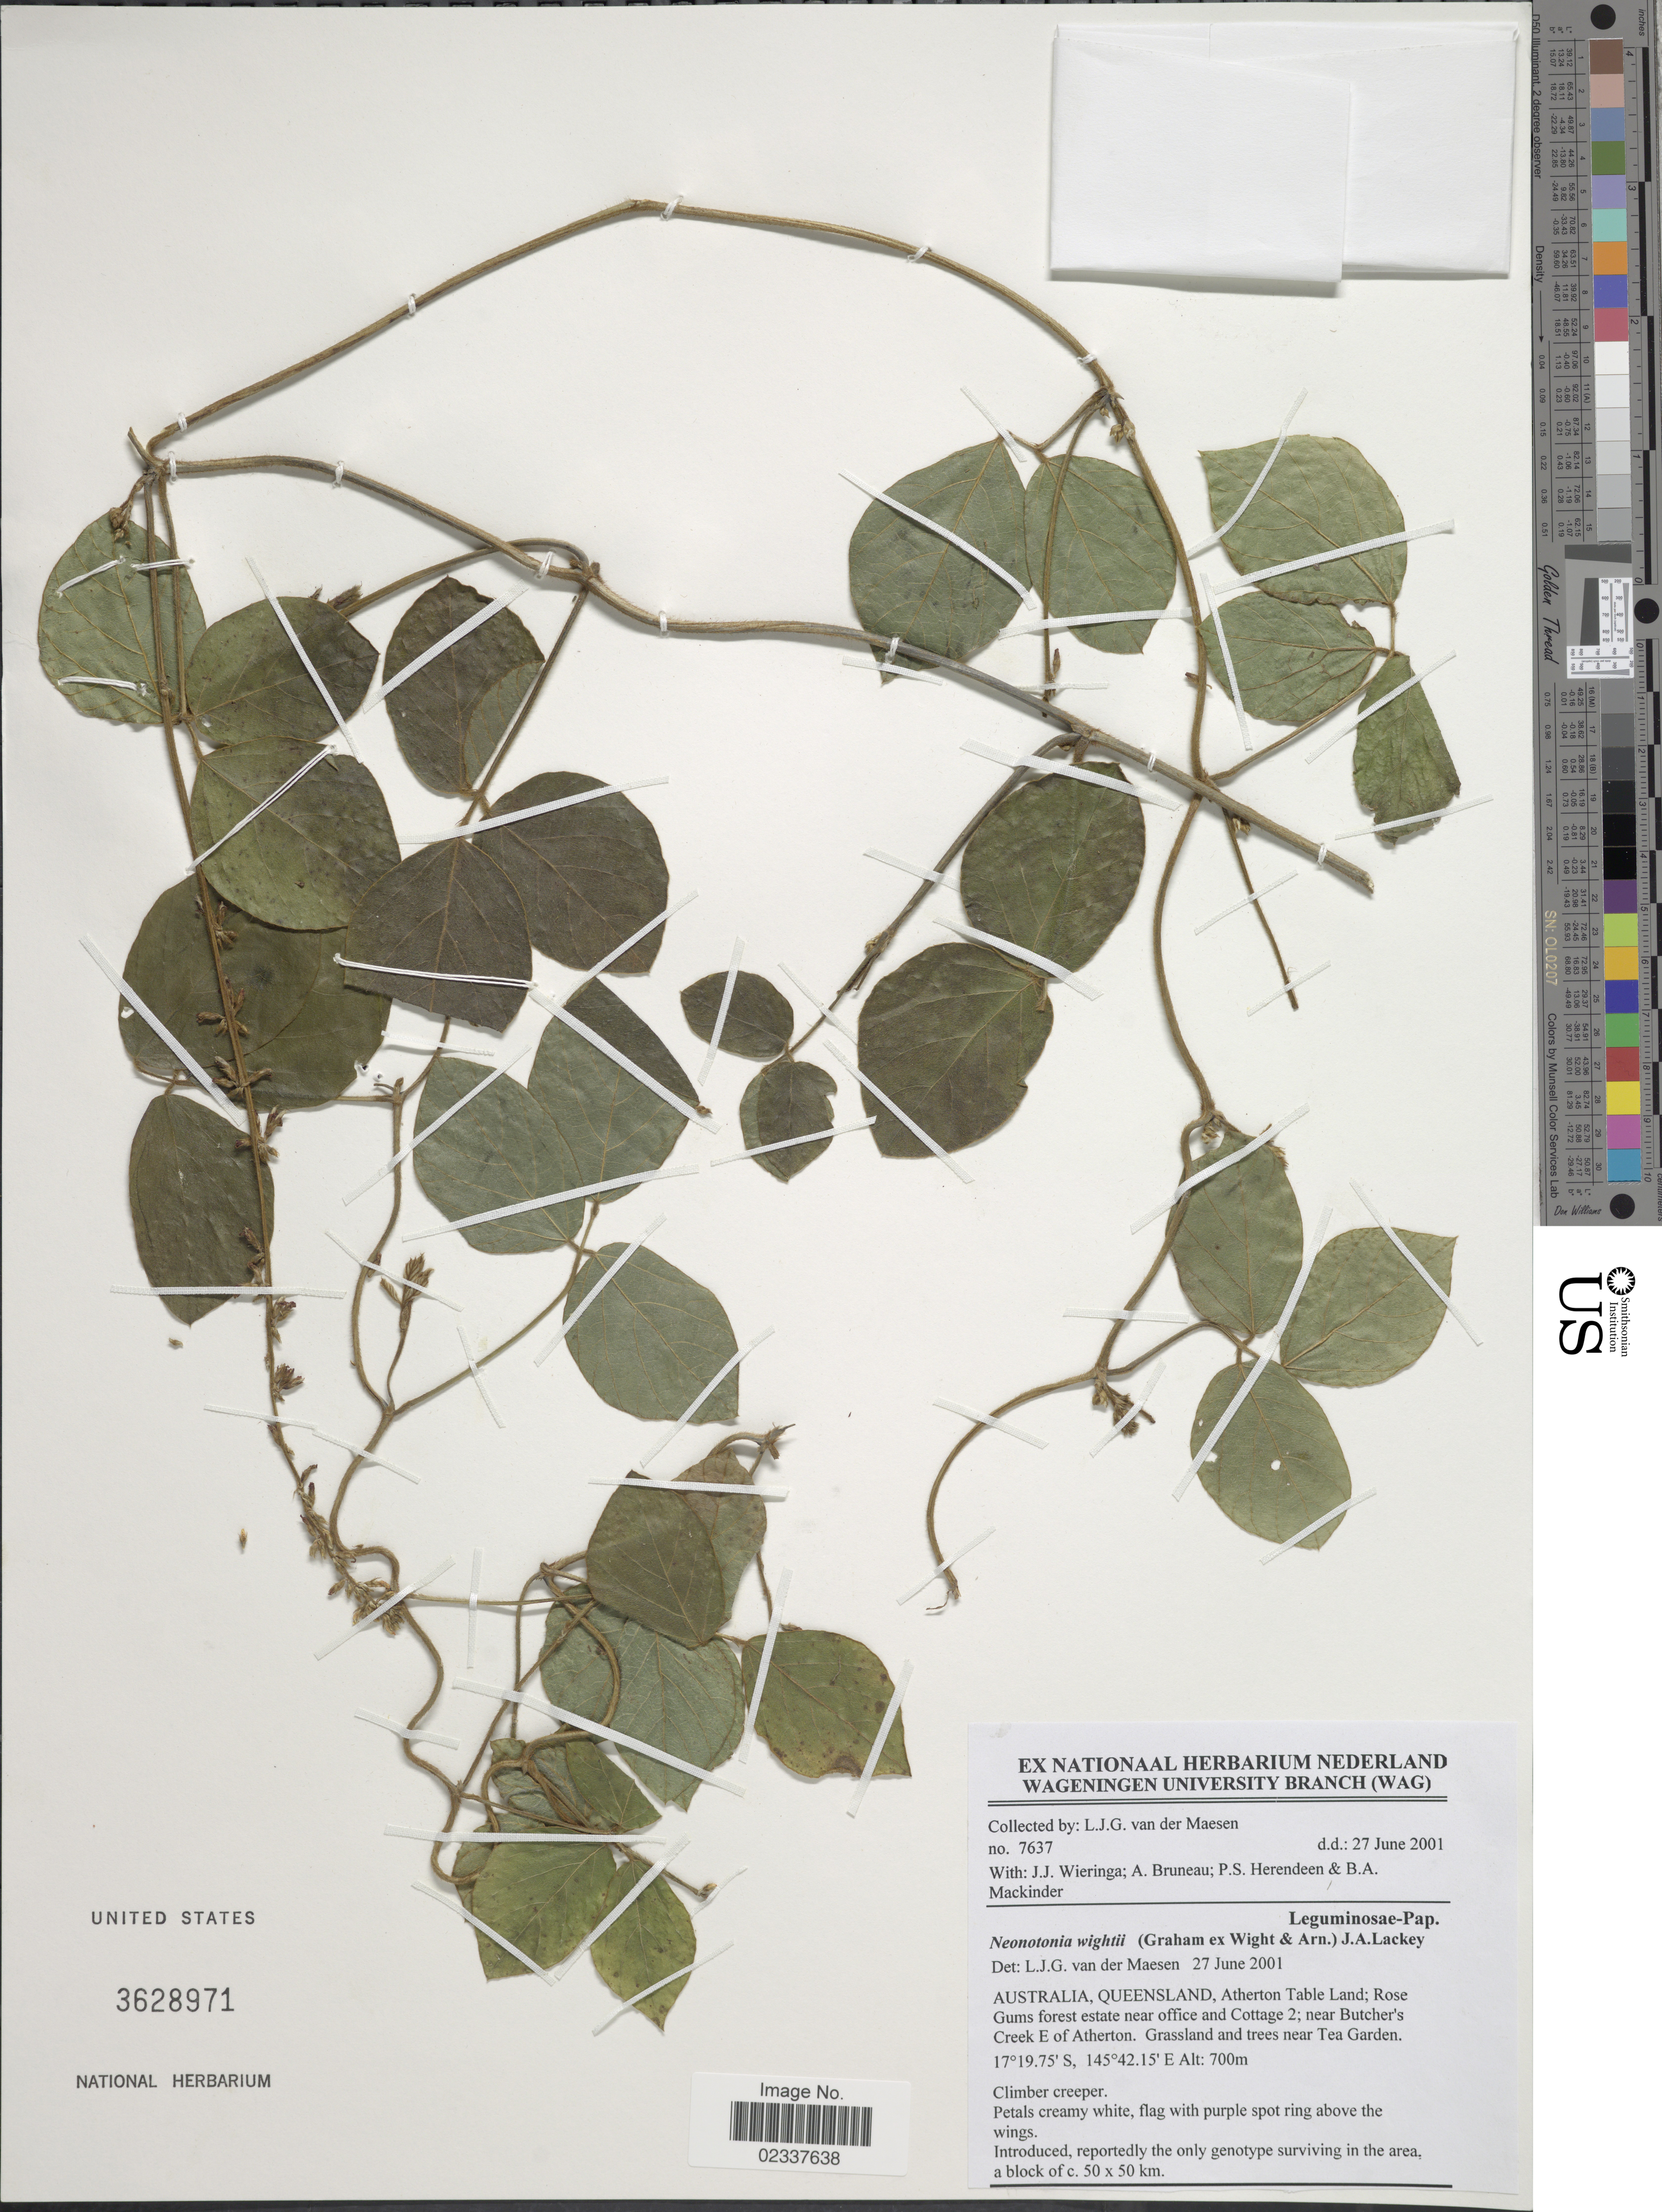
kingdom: Plantae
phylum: Tracheophyta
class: Magnoliopsida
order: Fabales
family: Fabaceae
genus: Neonotonia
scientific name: Neonotonia wightii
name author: (Arn.) J.A. Lackey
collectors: L. van der Maesen, J. Wieringa, A. Bruneau, P. S. Herendeen & B. Mackinder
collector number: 7637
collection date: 2001-06-27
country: Australia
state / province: Queensland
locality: Atherton Table Land: Rose Gums forest estate near office and Cottage 2; near Butcher's Creek E of Atherton. Grassland and trees near Tea Garden.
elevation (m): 700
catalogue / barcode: US 3628971